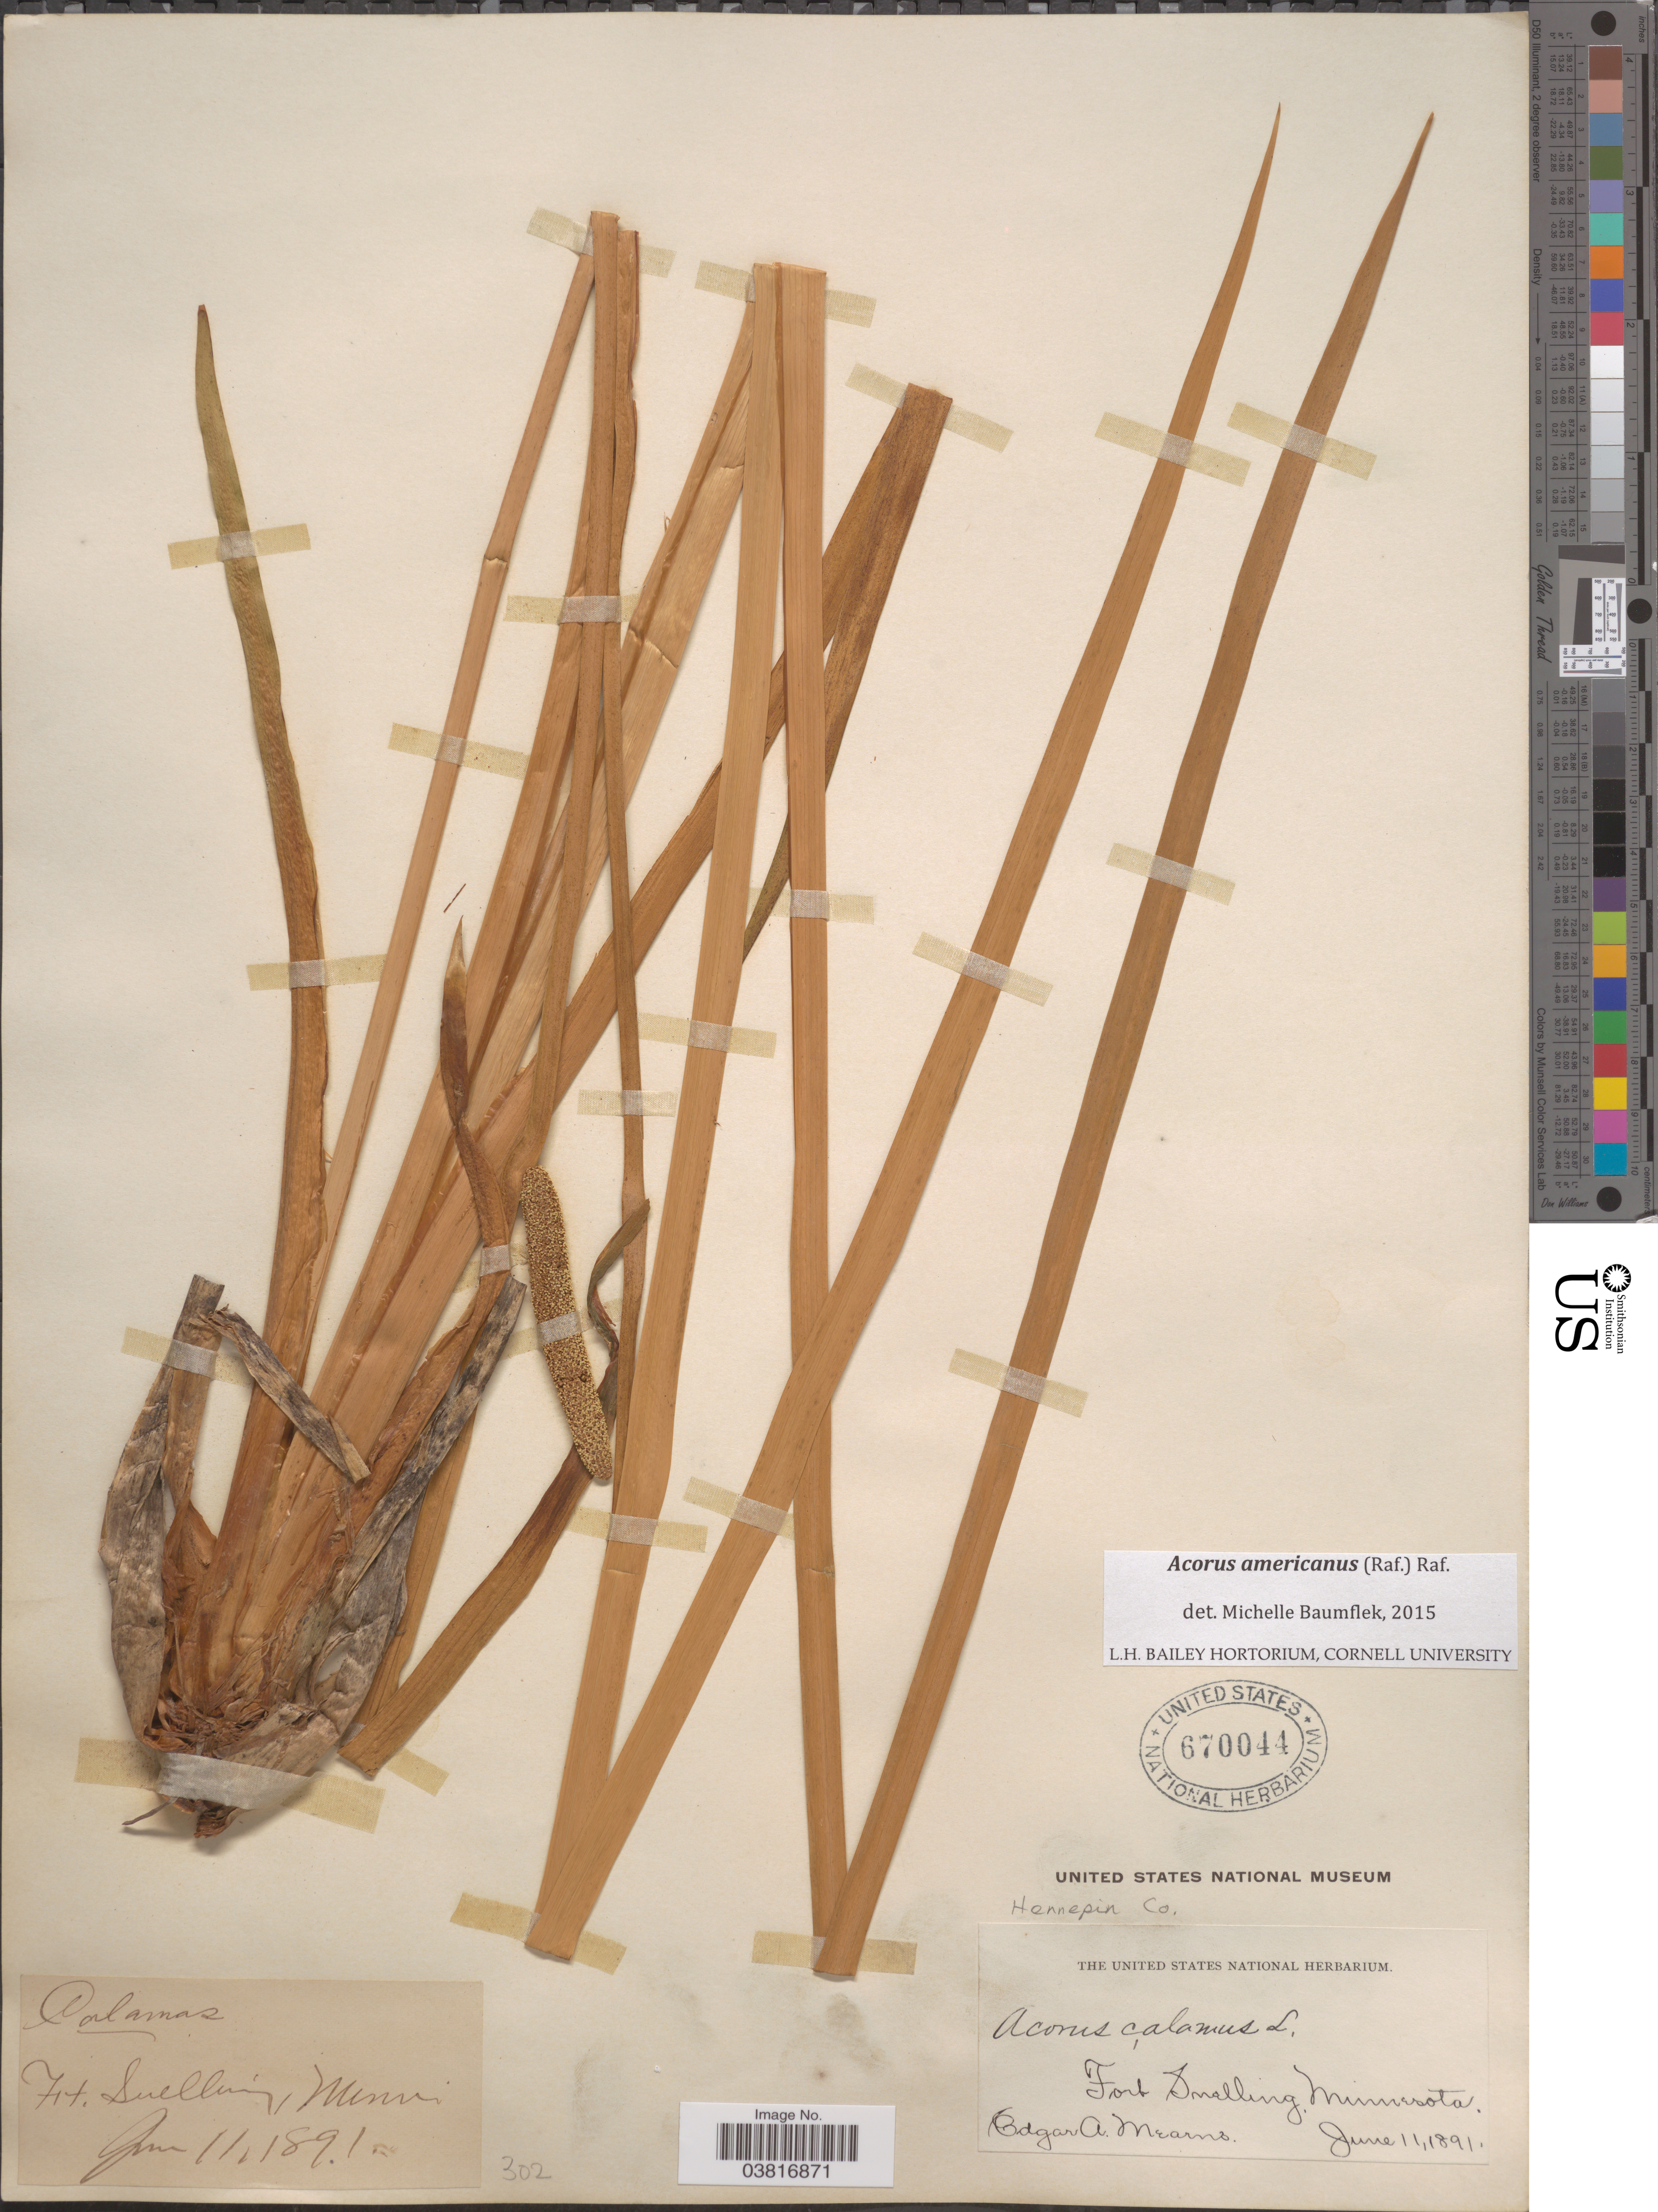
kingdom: Plantae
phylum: Tracheophyta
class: Liliopsida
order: Acorales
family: Acoraceae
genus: Acorus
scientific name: Acorus americanus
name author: (Raf.) Raf.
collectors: E. A. Mearns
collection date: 1891-06-11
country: United States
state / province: Minnesota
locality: Fort Snelling.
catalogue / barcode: US 670044